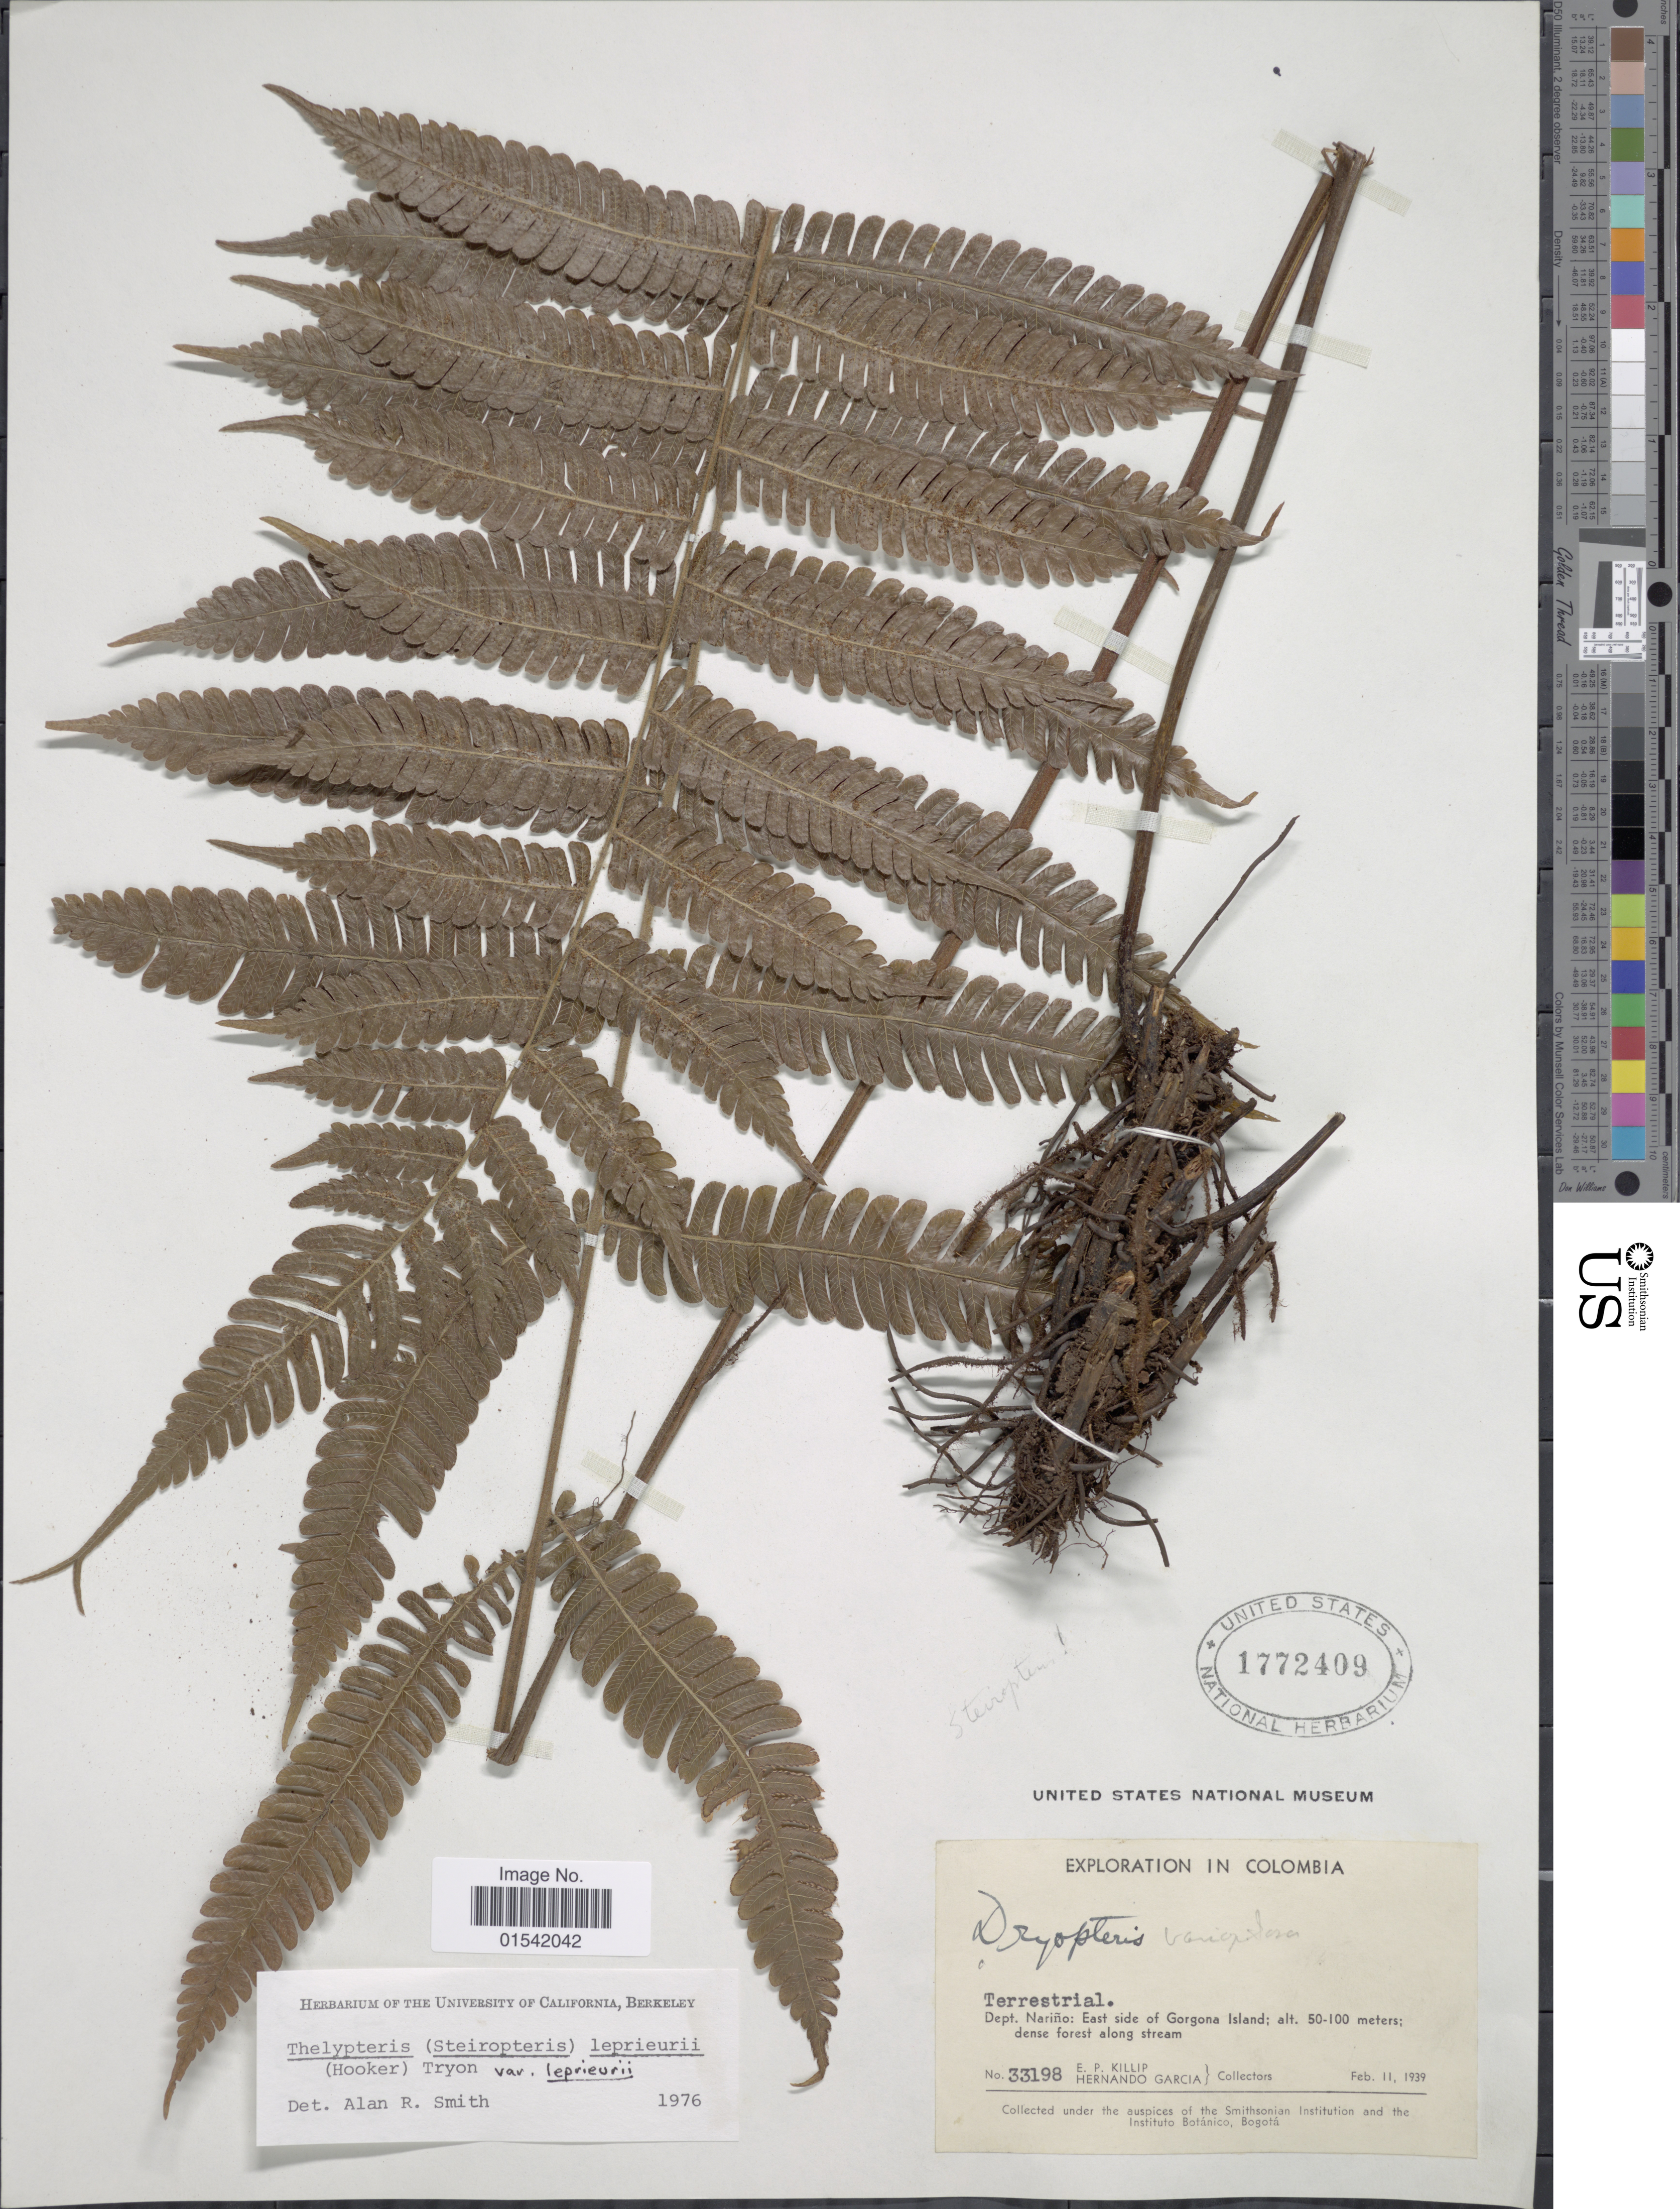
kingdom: Plantae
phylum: Tracheophyta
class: Polypodiopsida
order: Polypodiales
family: Thelypteridaceae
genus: Steiropteris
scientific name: Steiropteris leprieurii var. leprieurii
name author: (Hook. f.) Pic. Serm.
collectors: E. P. Killip & H. Garcia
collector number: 33198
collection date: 1939-02-11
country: Colombia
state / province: Nariño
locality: East side of Gorgona Island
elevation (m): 50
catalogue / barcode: US 1772409